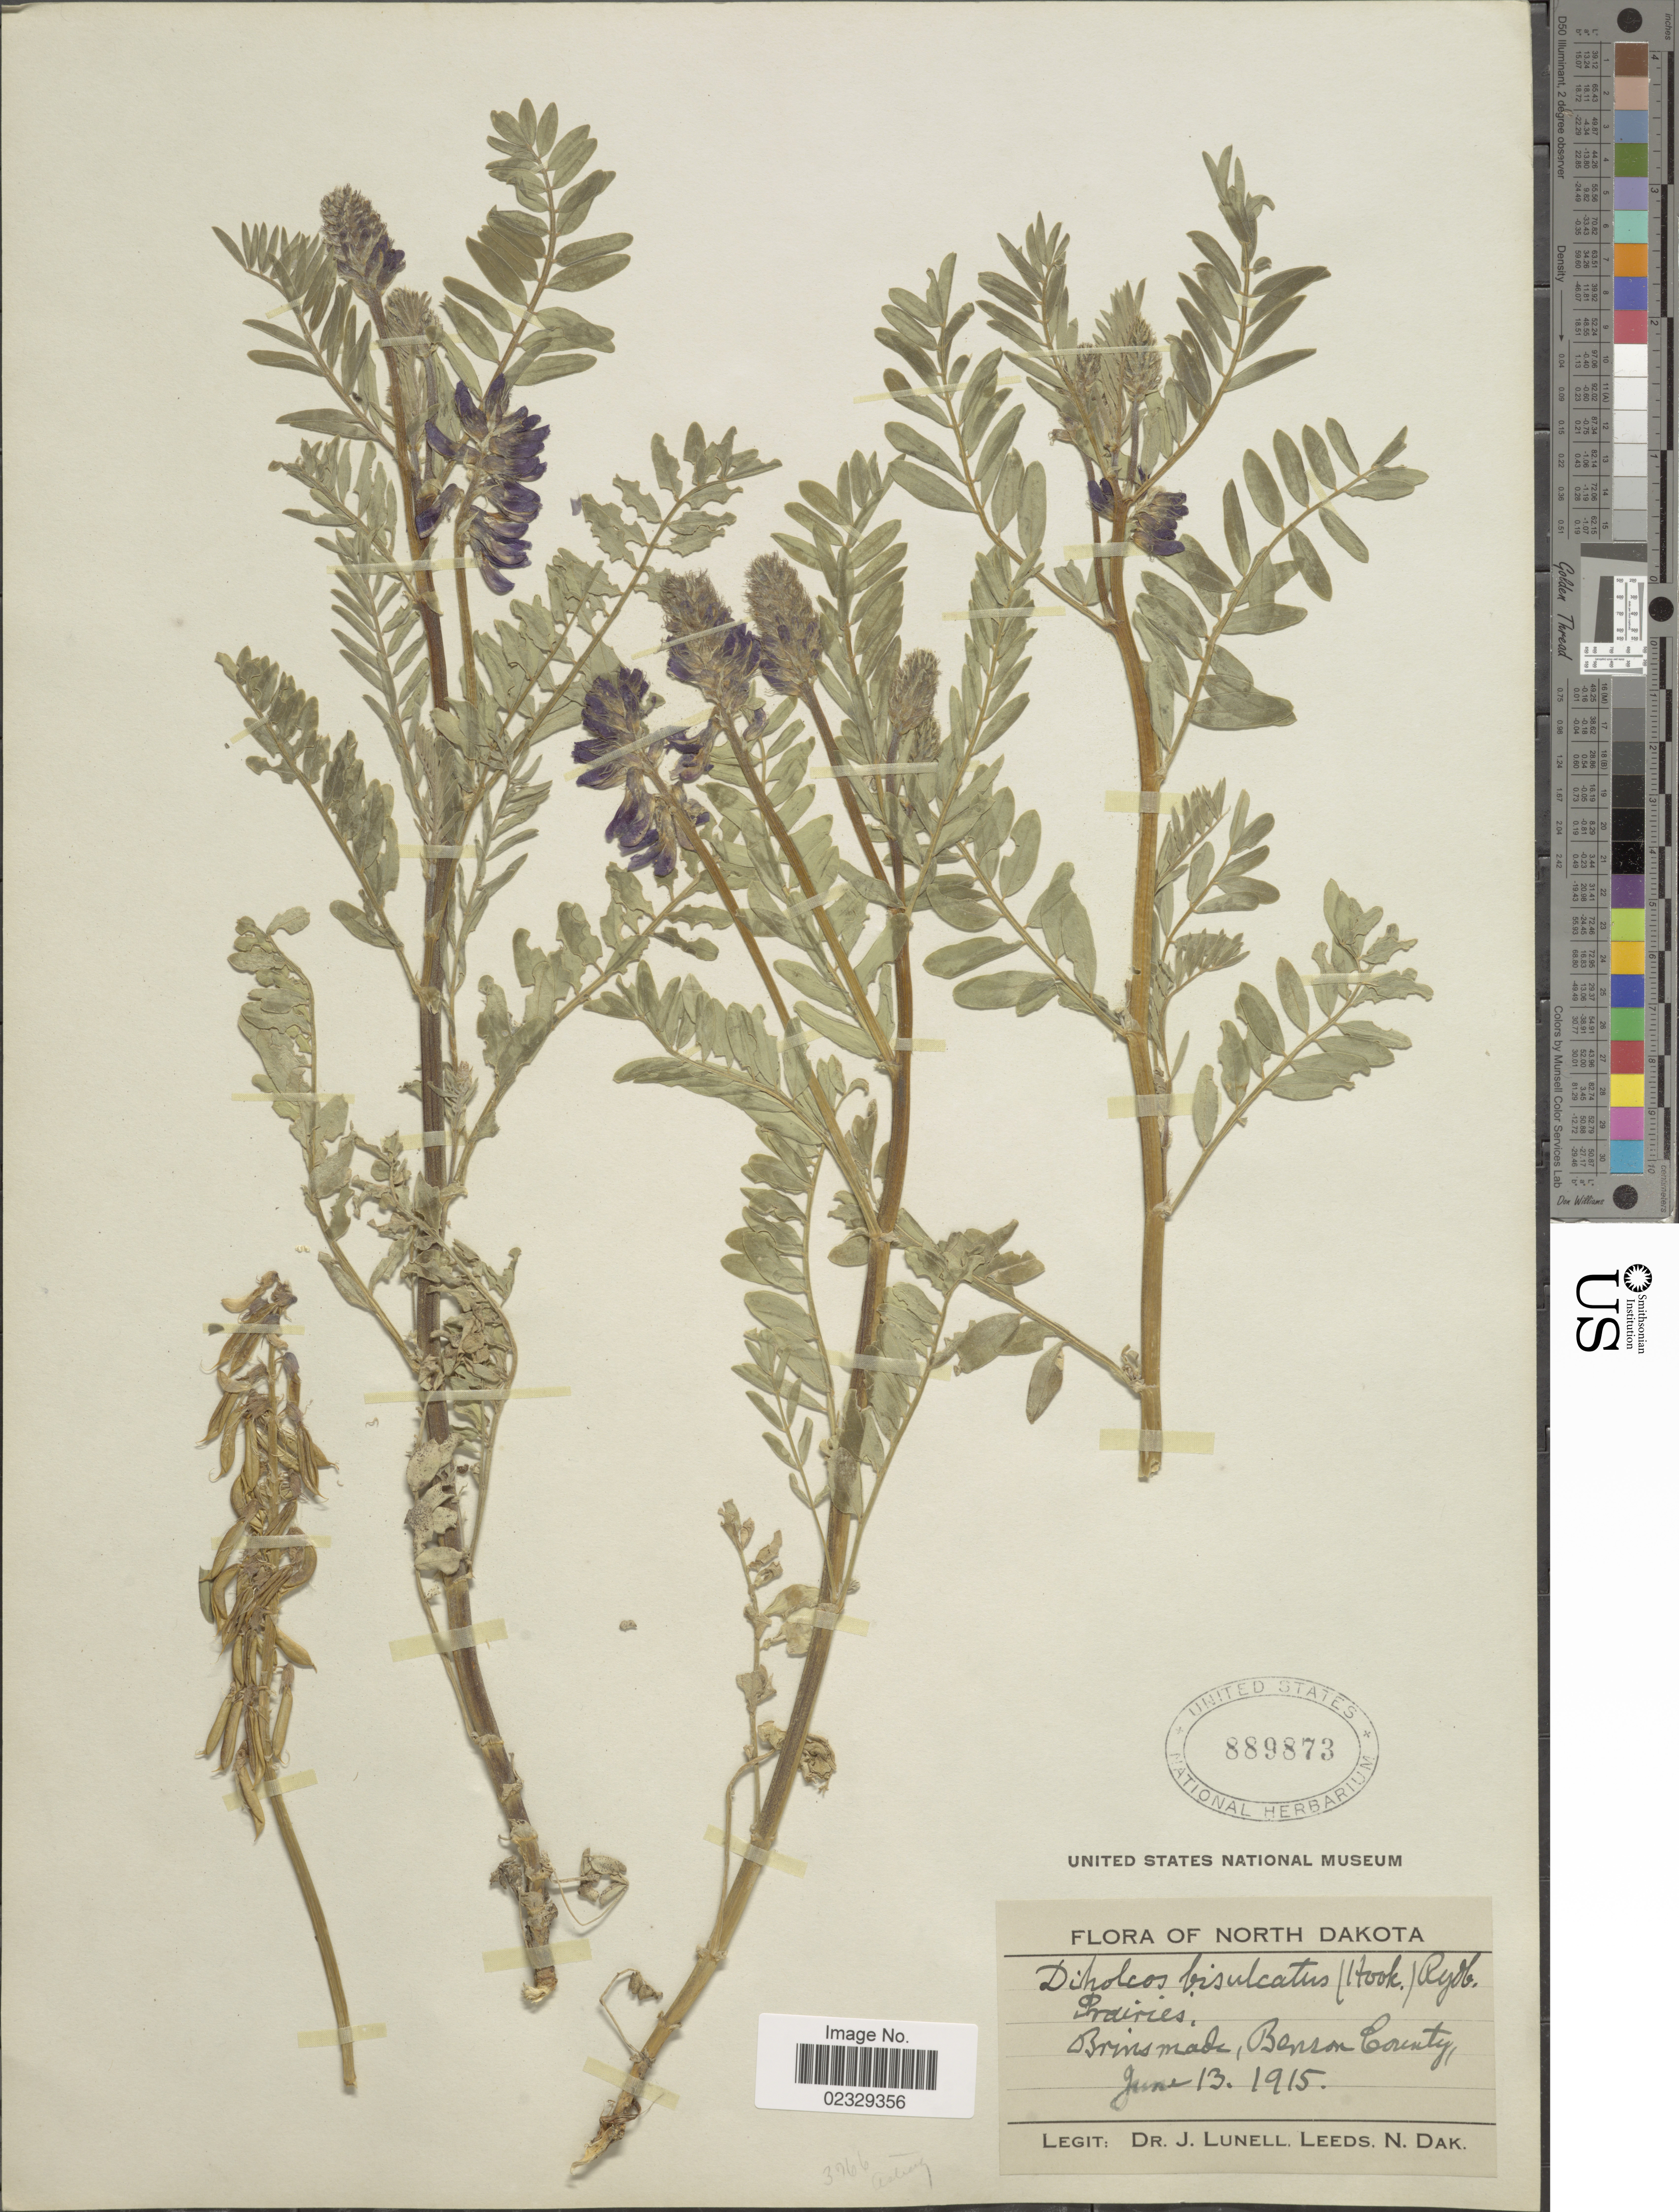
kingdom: Plantae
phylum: Tracheophyta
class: Magnoliopsida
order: Fabales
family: Fabaceae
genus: Astragalus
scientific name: Astragalus bisulcatus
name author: (Hook.) A. Gray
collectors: J. Lunell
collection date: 1915-06-13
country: United States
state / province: North Dakota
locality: Prairies, Brinsmade, Benson County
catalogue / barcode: US 889873